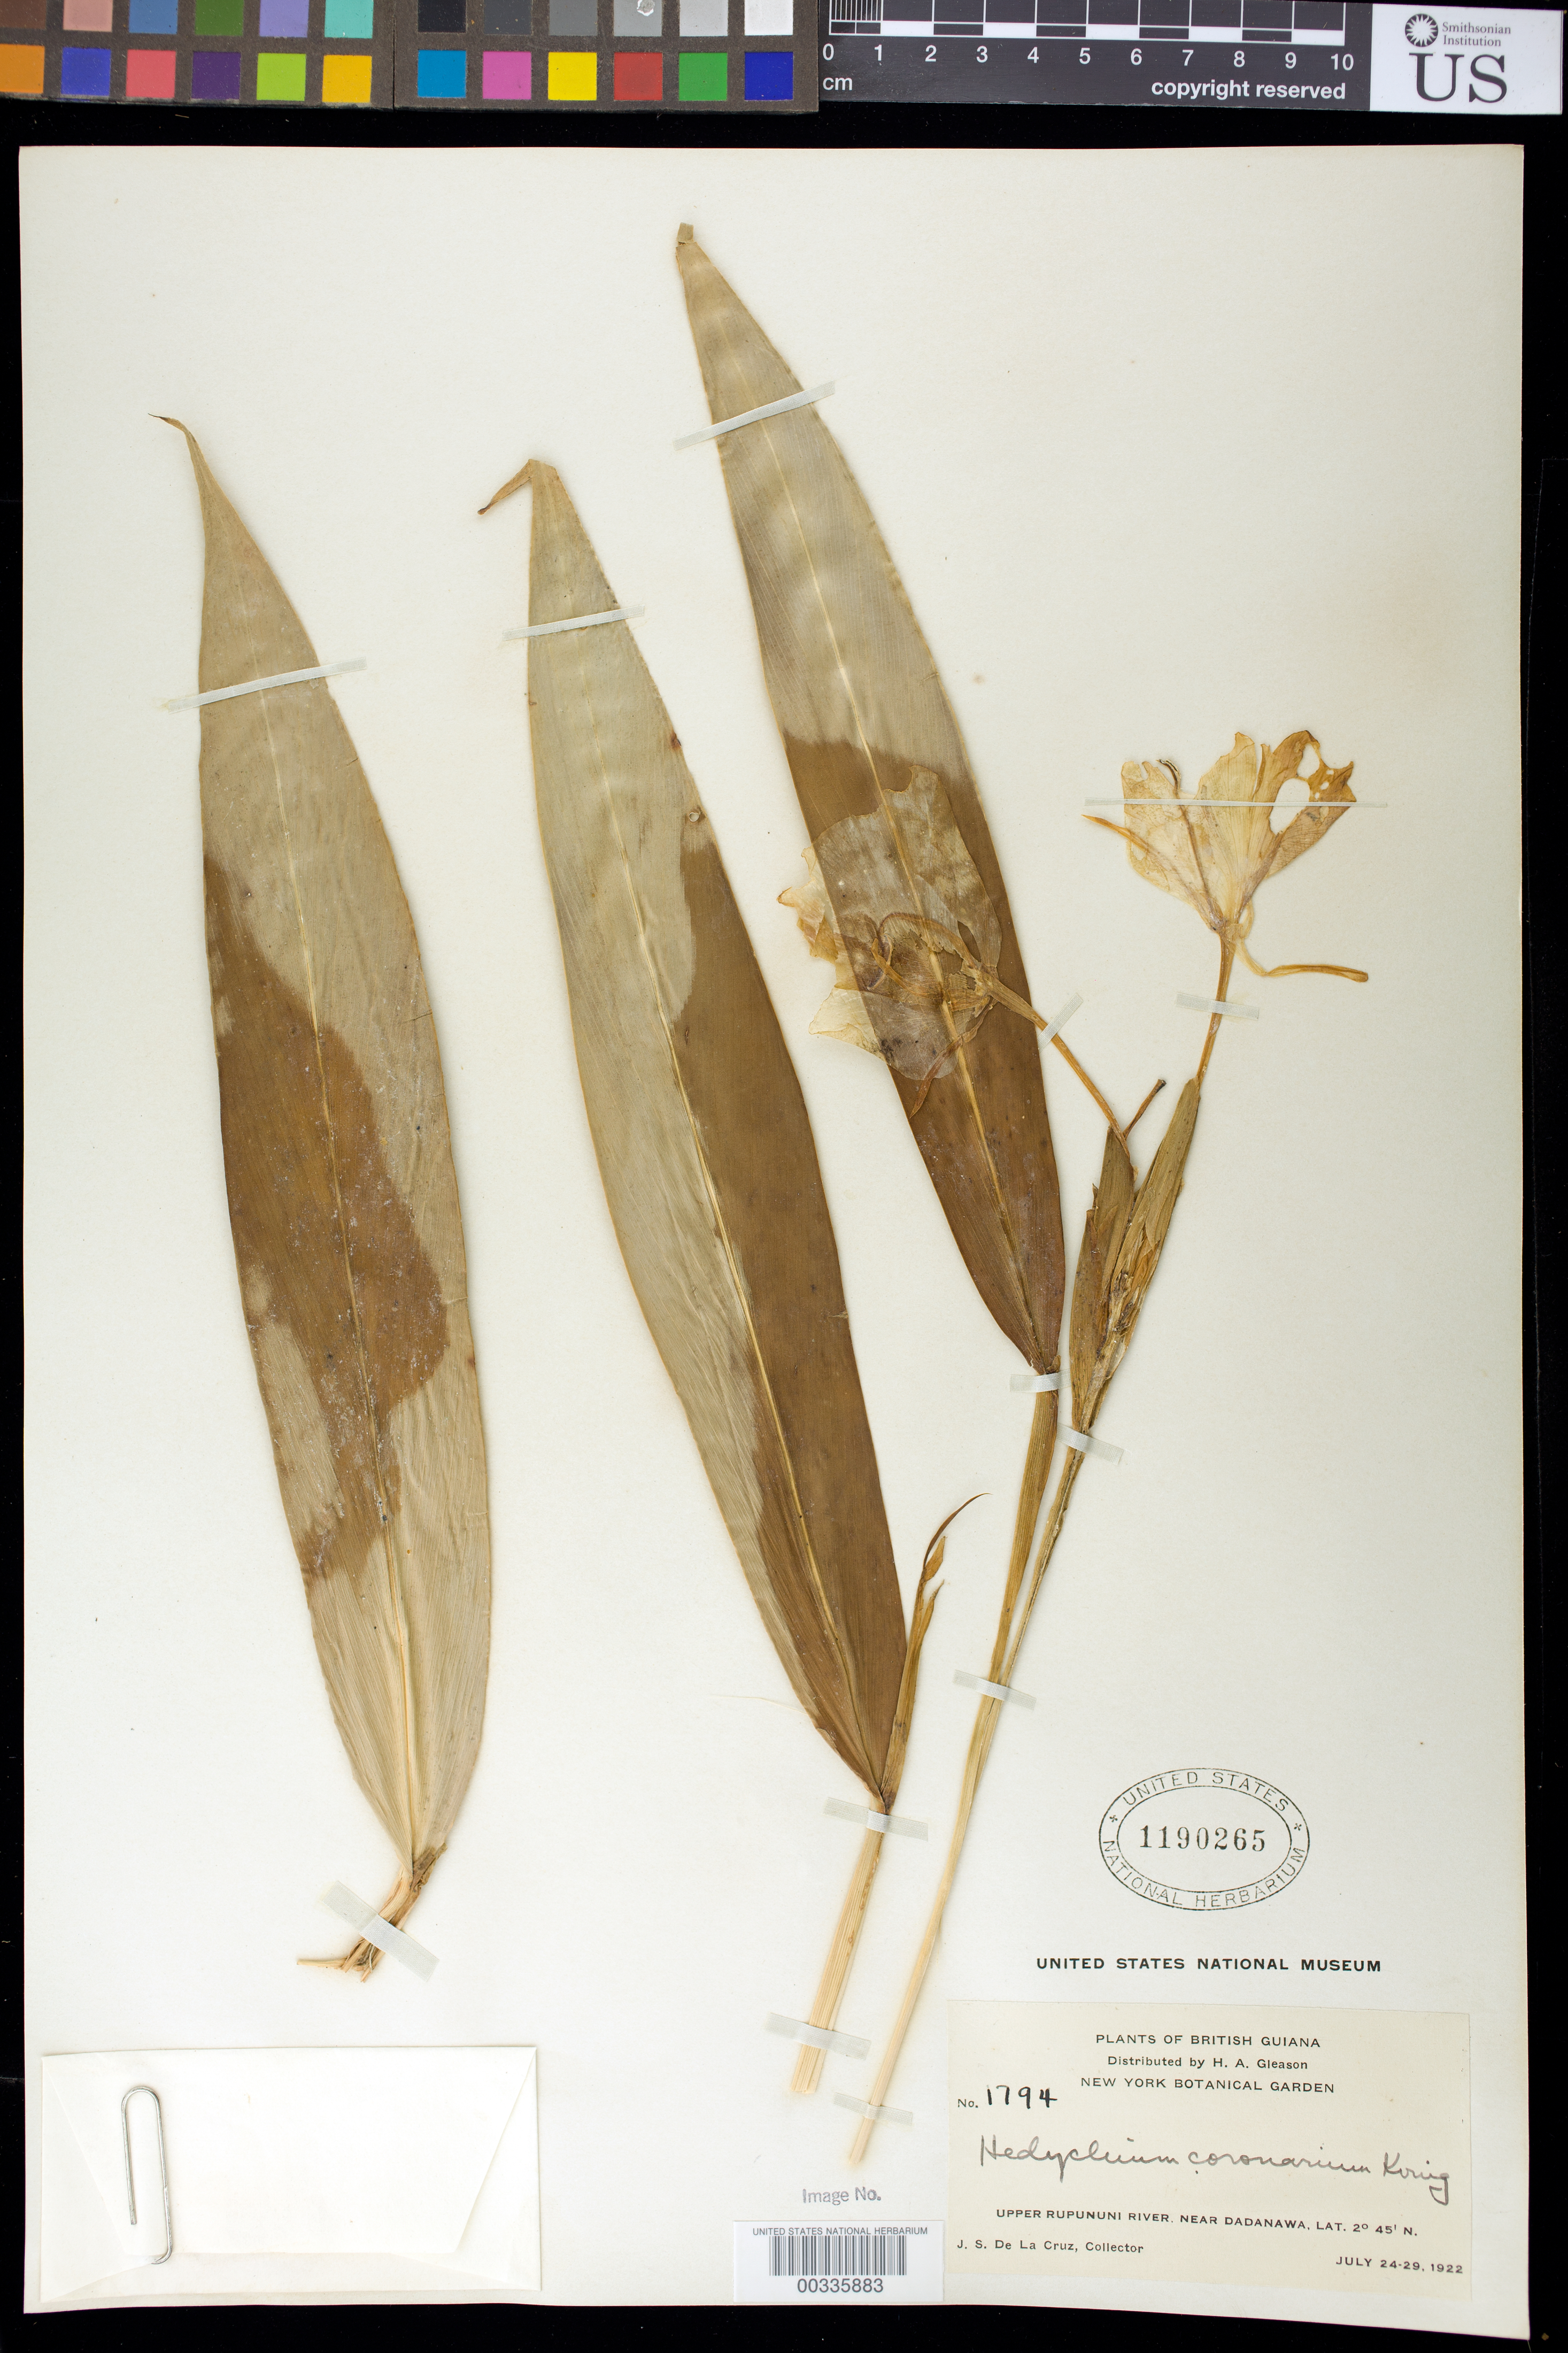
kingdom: Plantae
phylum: Tracheophyta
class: Liliopsida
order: Zingiberales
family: Zingiberaceae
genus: Hedychium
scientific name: Hedychium coronarium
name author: J. Koenig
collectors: J. S. de la Cruz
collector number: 1794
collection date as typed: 24 Jul 1922 to 29 Jul 1922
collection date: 1922-07-24/1922-07-29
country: Guyana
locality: Upper rupununi river, near dadanawa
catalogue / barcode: US 1190265